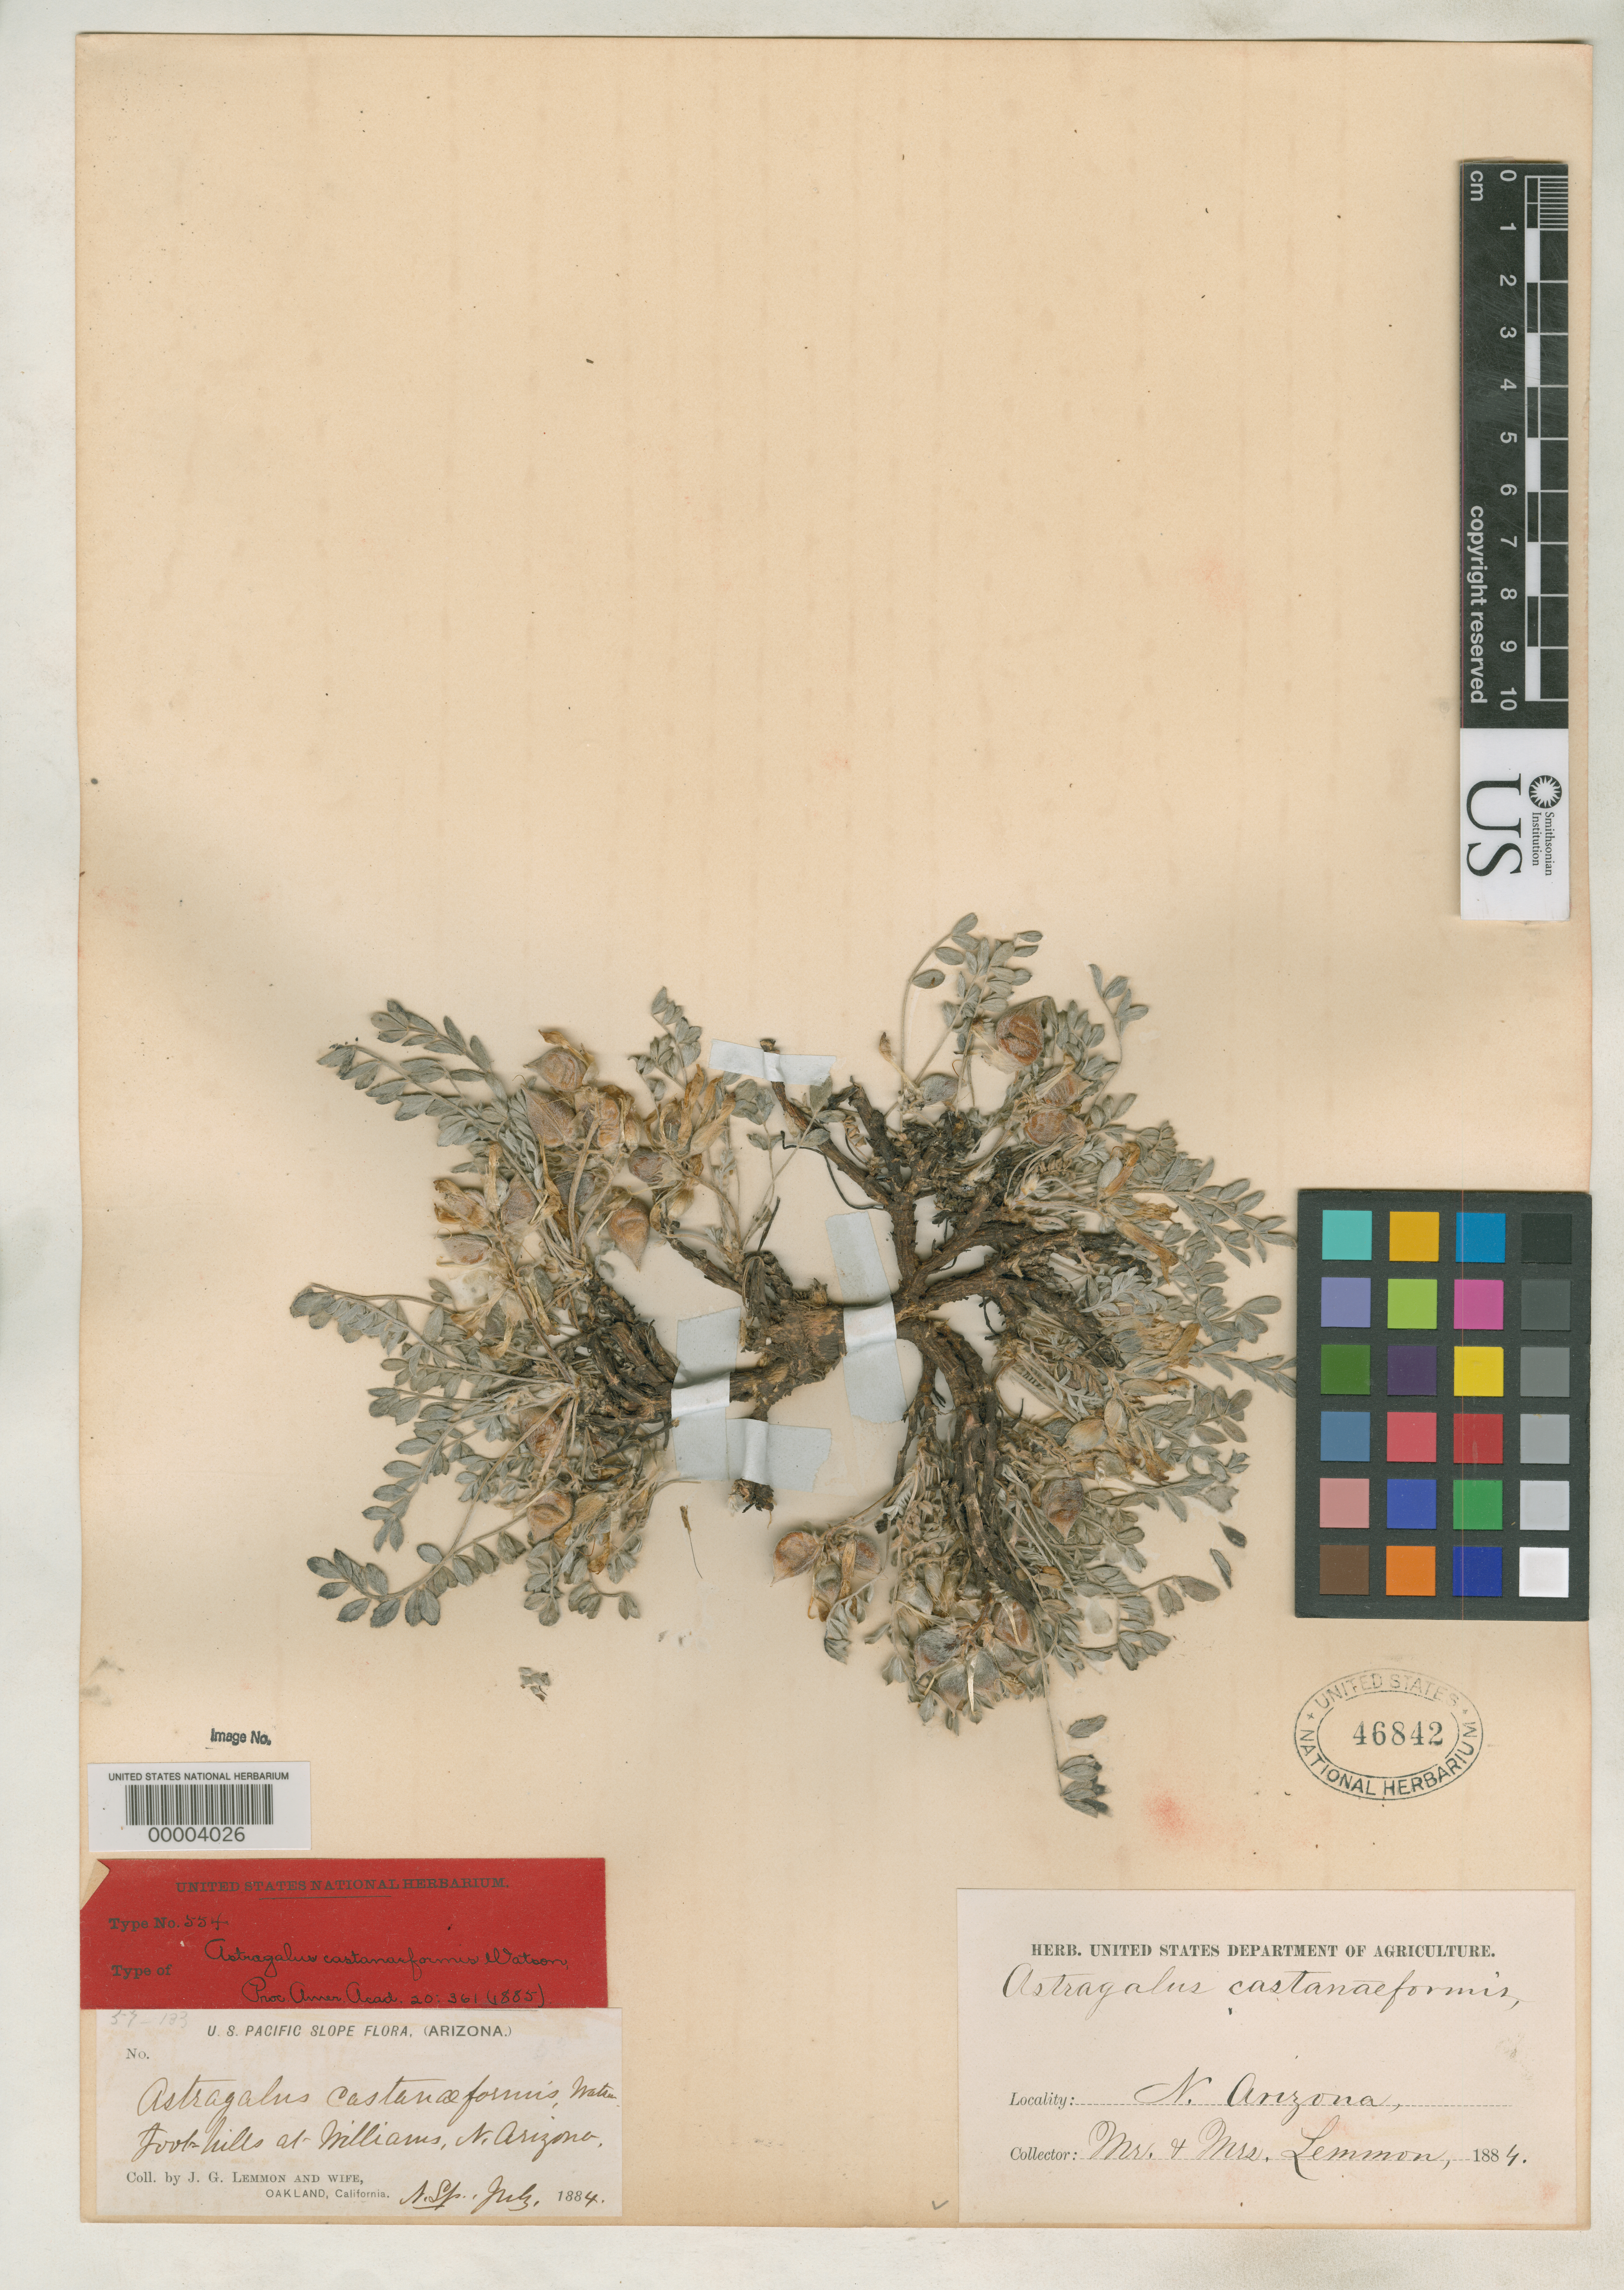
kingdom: Plantae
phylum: Tracheophyta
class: Magnoliopsida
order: Fabales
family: Fabaceae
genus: Astragalus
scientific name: Astragalus castanaeformis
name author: S. Watson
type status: Isotype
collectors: J. G. Lemmon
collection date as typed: Jul 1884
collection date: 1884-07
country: United States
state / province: Arizona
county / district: Coconino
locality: Williams Station.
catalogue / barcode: US 46842